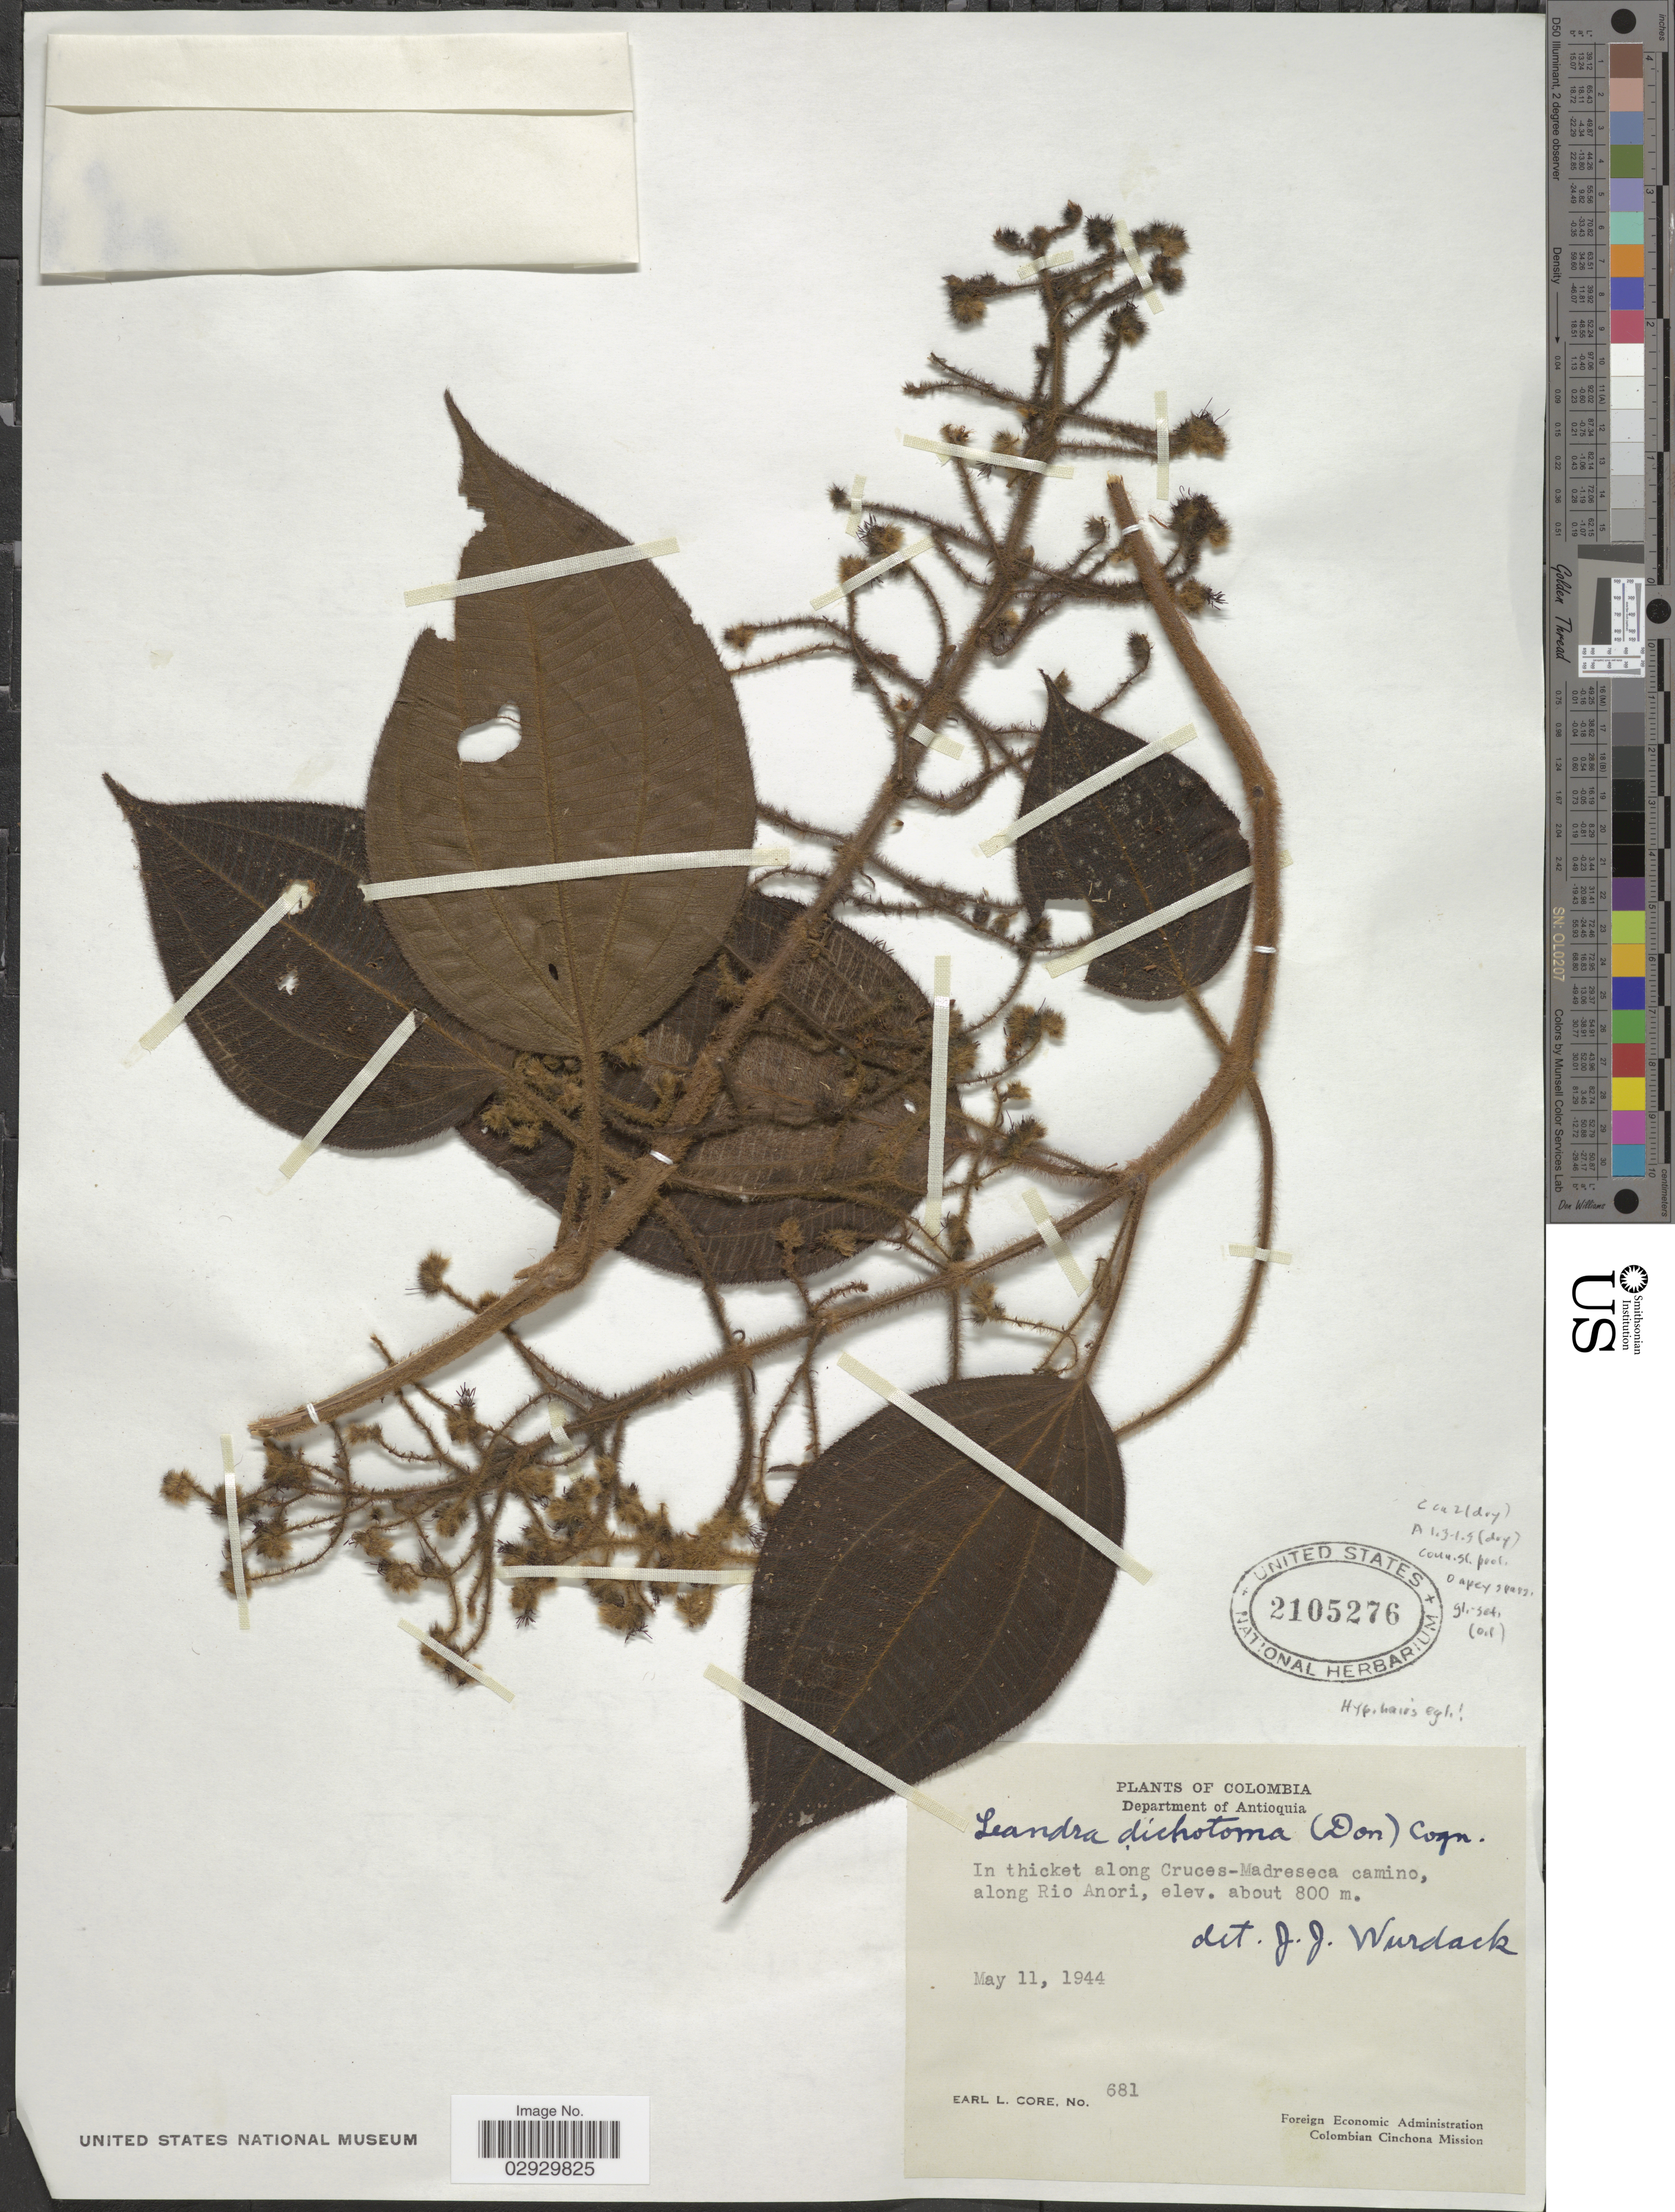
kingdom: Plantae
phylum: Tracheophyta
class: Magnoliopsida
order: Myrtales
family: Melastomataceae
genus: Leandra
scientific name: Leandra longicoma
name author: Cogn.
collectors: E. L. Core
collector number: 681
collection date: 1944-05-11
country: Colombia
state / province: Antioquia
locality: Department of Antioquia, In thicket along Cruces-Madreseca camino, along Rio Anori.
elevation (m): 800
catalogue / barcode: US 2105276